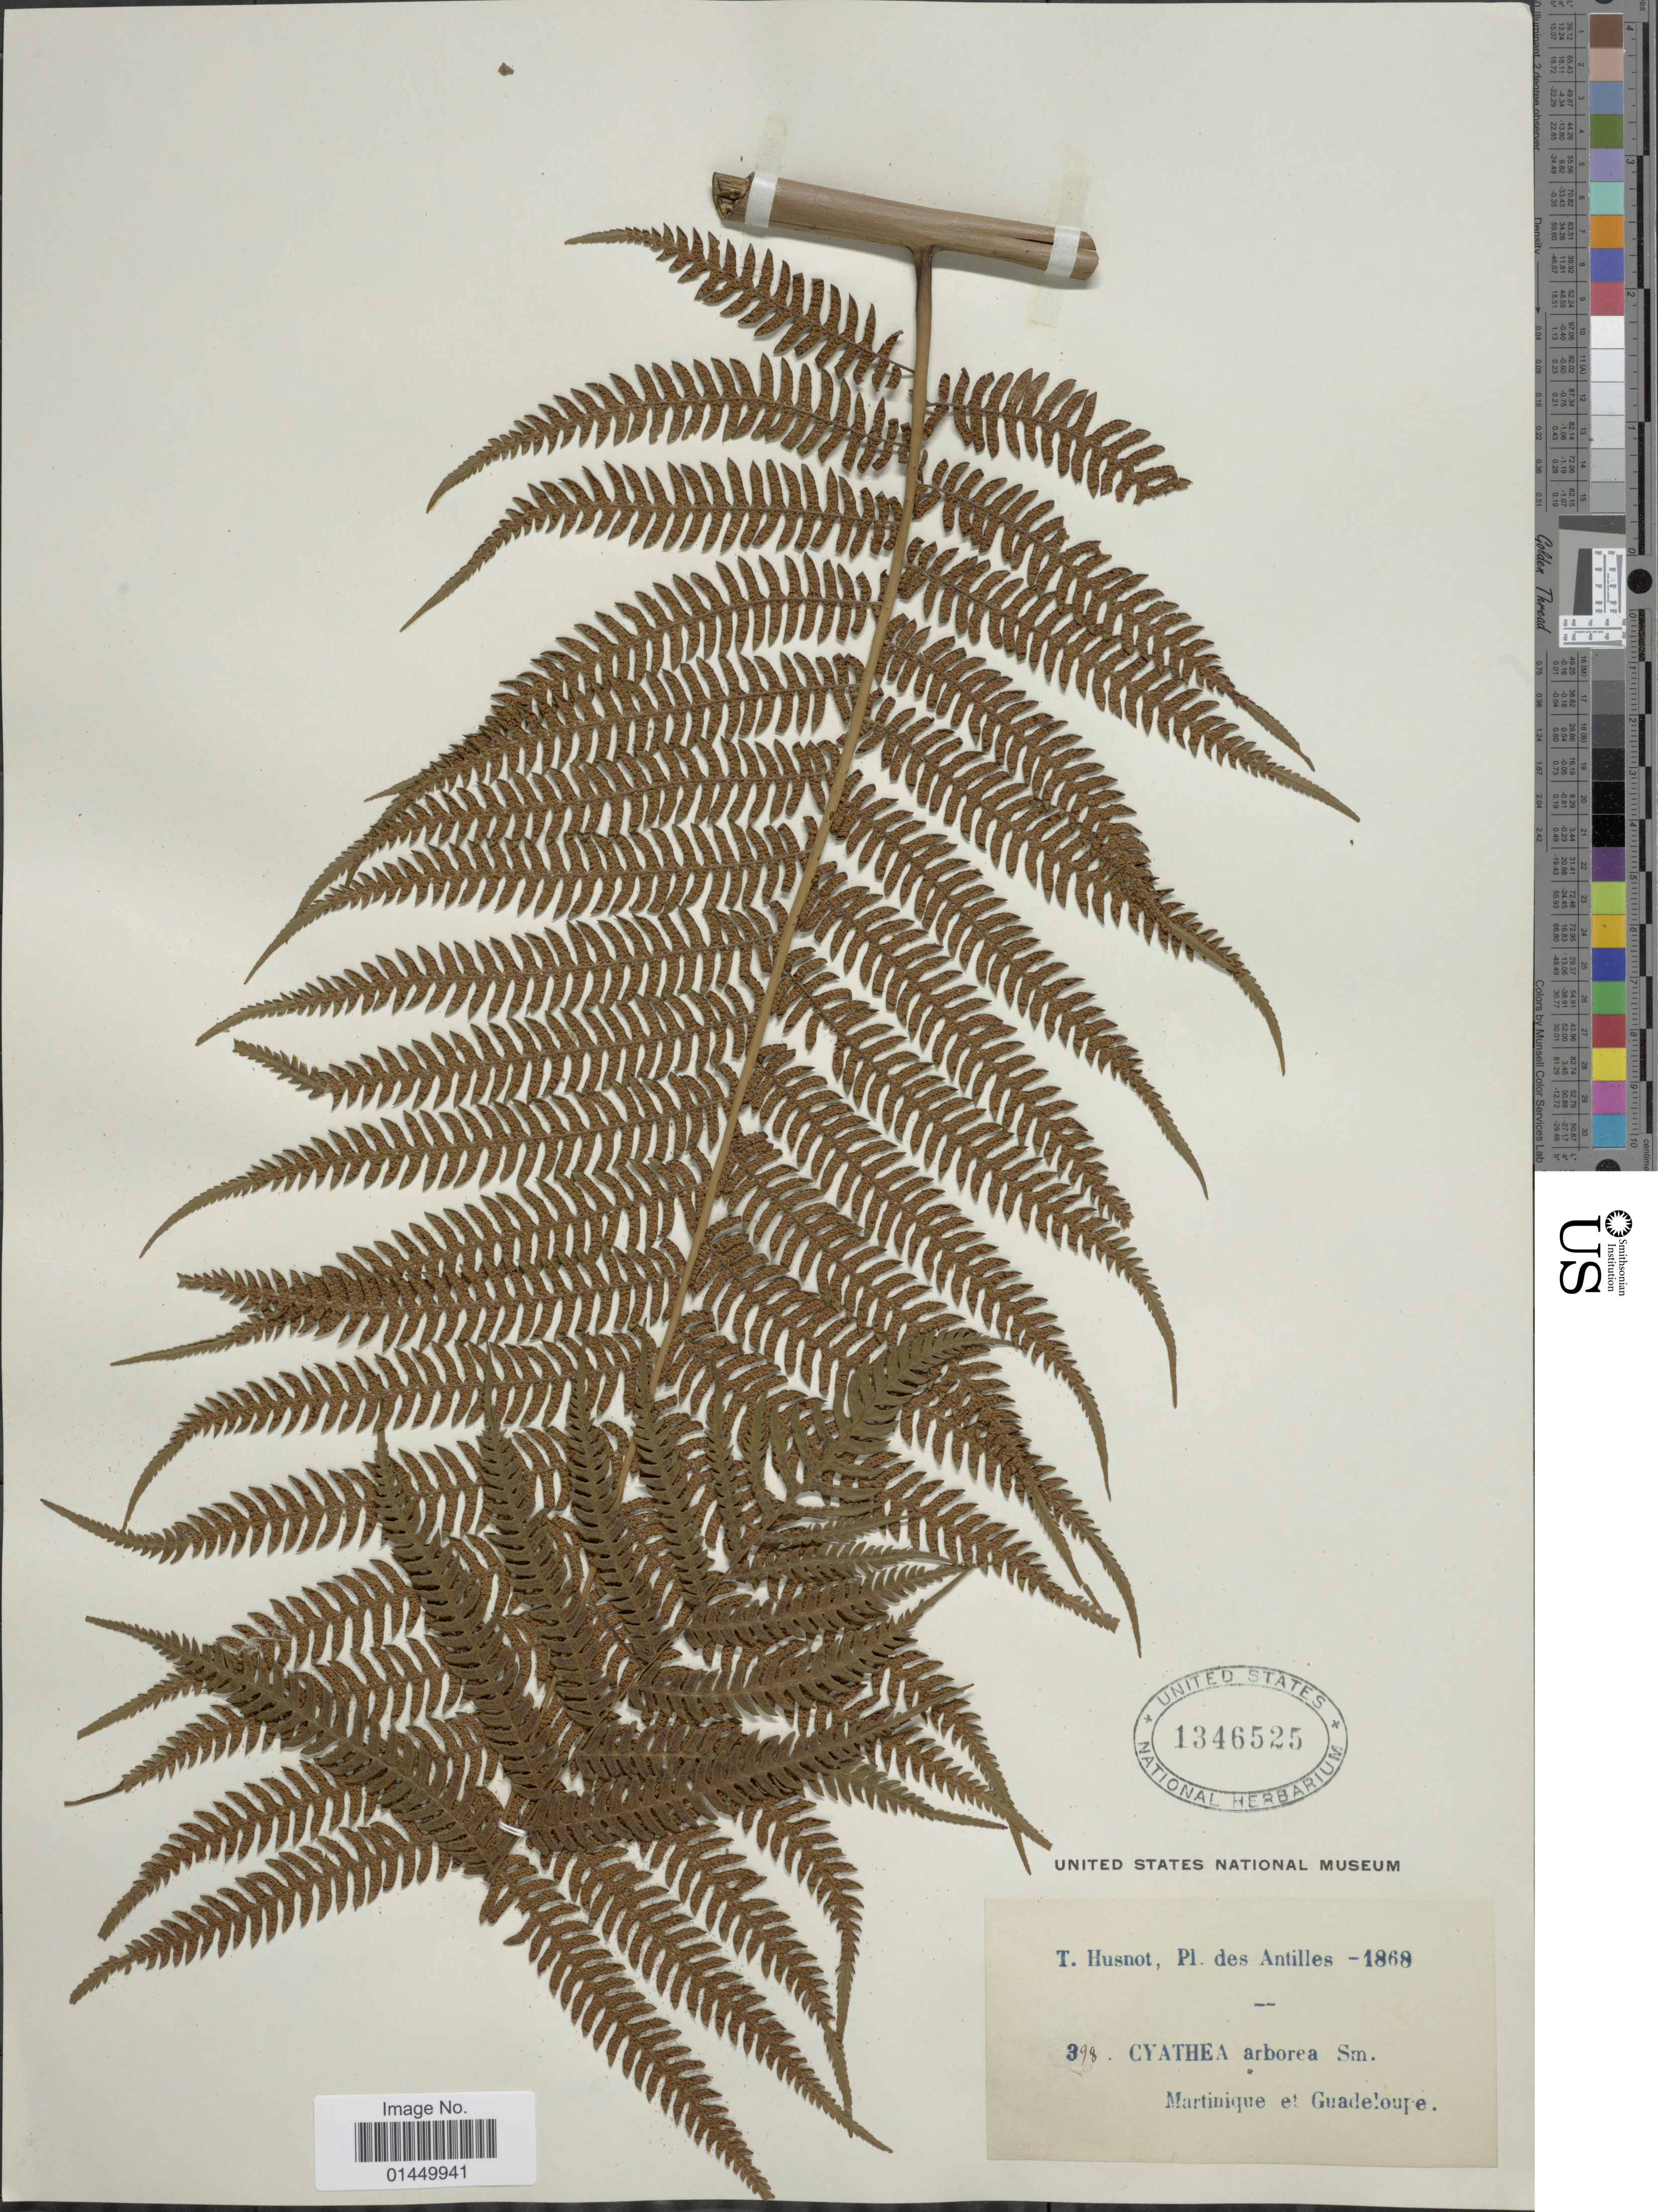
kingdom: Plantae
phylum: Tracheophyta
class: Polypodiopsida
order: Cyatheales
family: Cyatheaceae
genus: Cyathea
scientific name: Cyathea arborea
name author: (L.) Sm.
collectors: P. T. Husnot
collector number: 398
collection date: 1868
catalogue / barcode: US 1346525